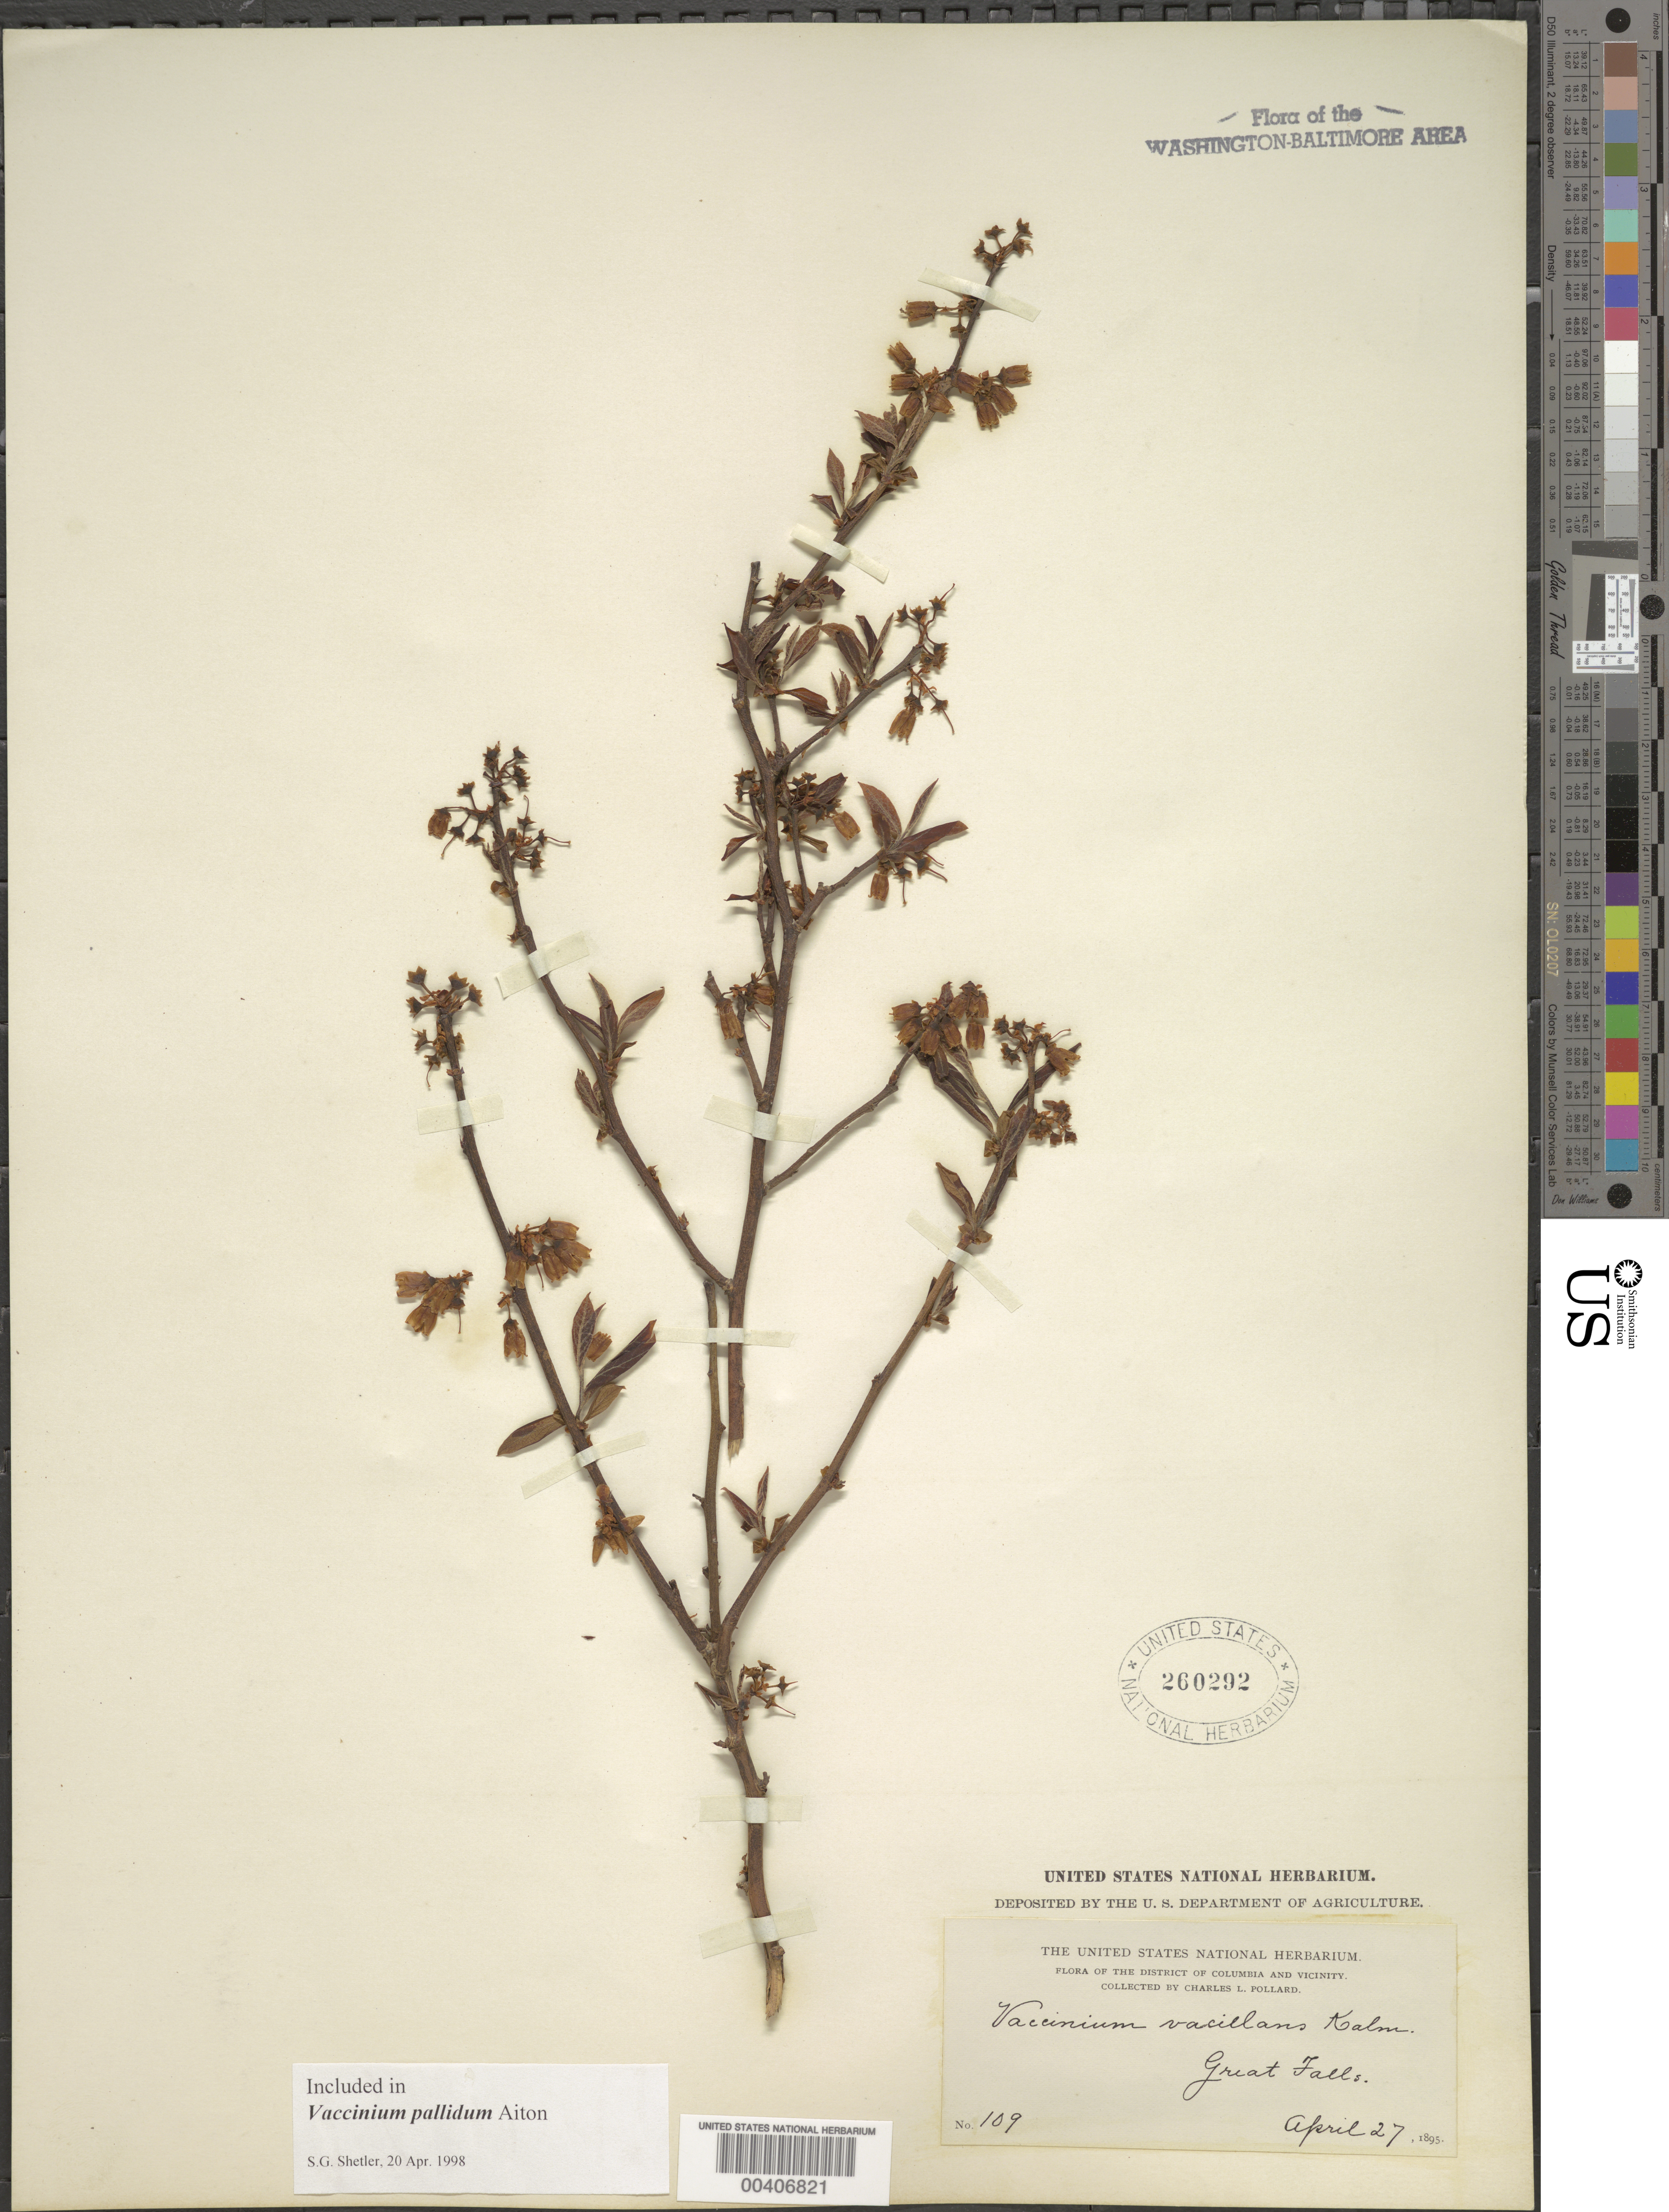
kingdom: Plantae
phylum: Tracheophyta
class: Magnoliopsida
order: Ericales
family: Ericaceae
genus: Vaccinium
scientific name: Vaccinium pallidum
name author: Aiton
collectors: C. L. Pollard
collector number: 109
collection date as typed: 27 Apr 1895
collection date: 1895-04-27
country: United States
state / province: Maryland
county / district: Montgomery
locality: Great Falls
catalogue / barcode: US 260292